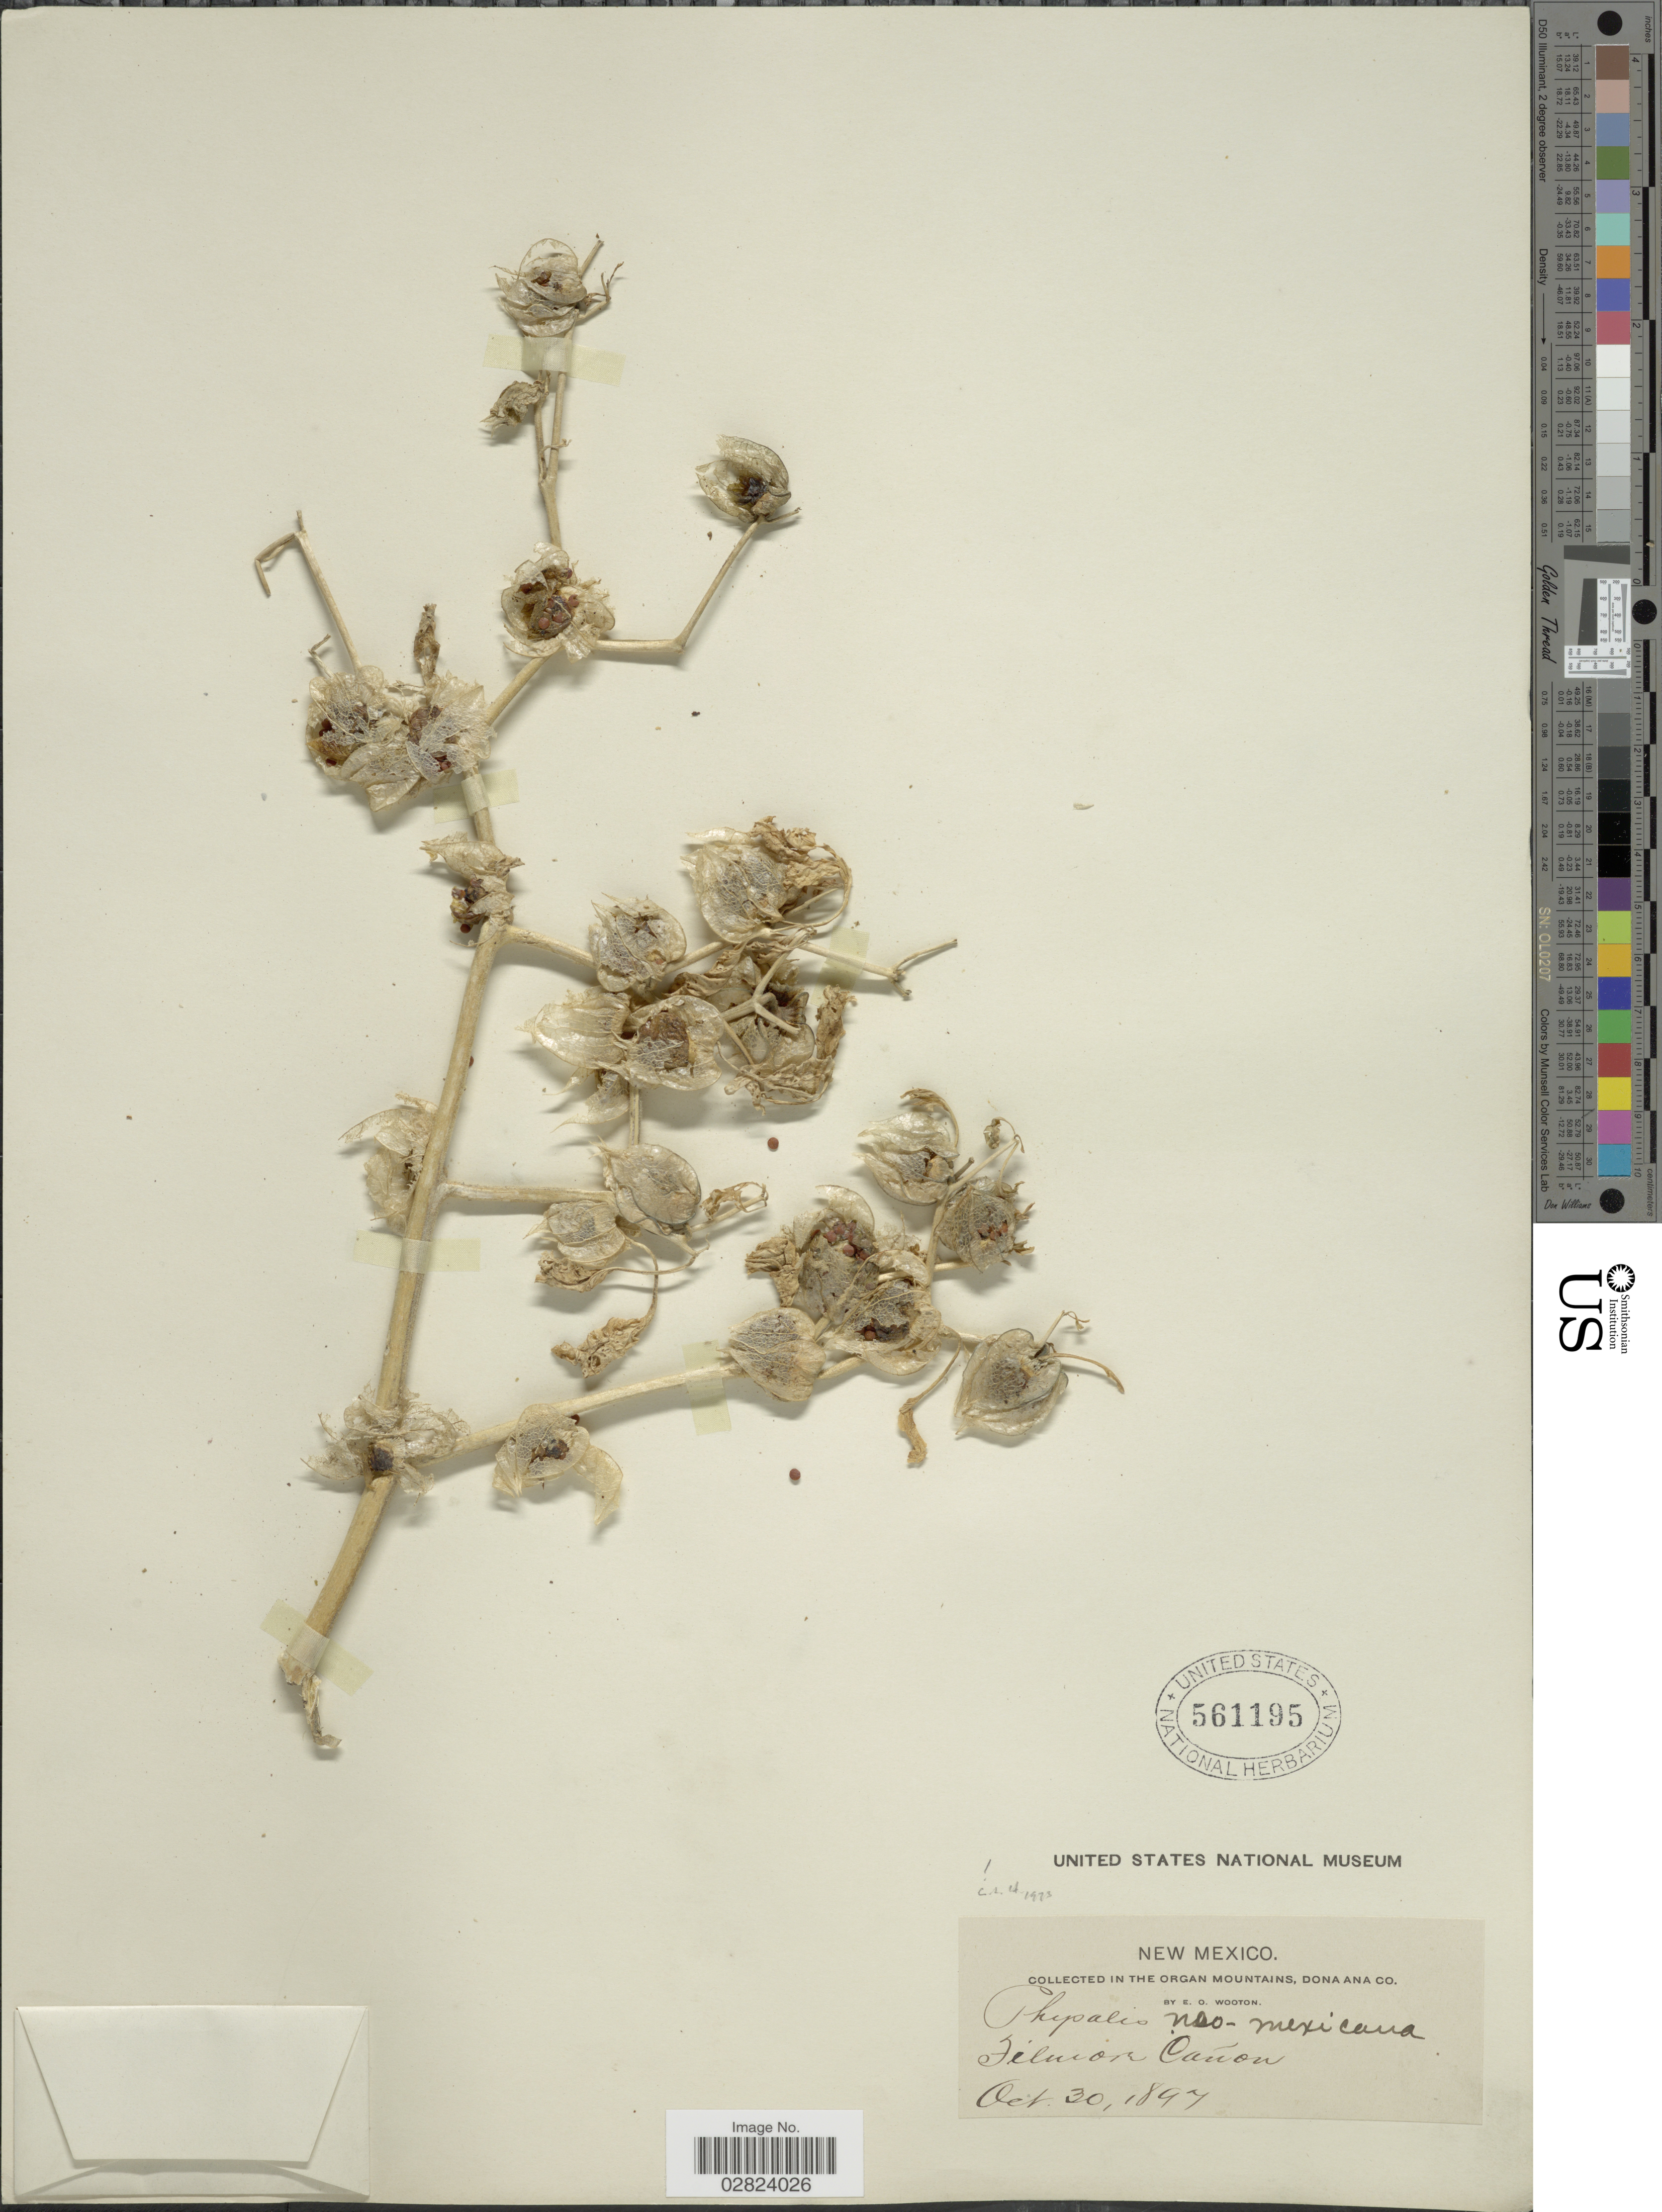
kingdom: Plantae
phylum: Tracheophyta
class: Magnoliopsida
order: Solanales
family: Solanaceae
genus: Physalis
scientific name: Physalis neomexicana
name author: Rydb.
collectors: E. O. Wooton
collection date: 1897-10-30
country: United States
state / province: New Mexico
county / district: Dona Ana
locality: Organ Mountains, Dona Ana Co. Fillmore Cañon.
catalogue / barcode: US 561195